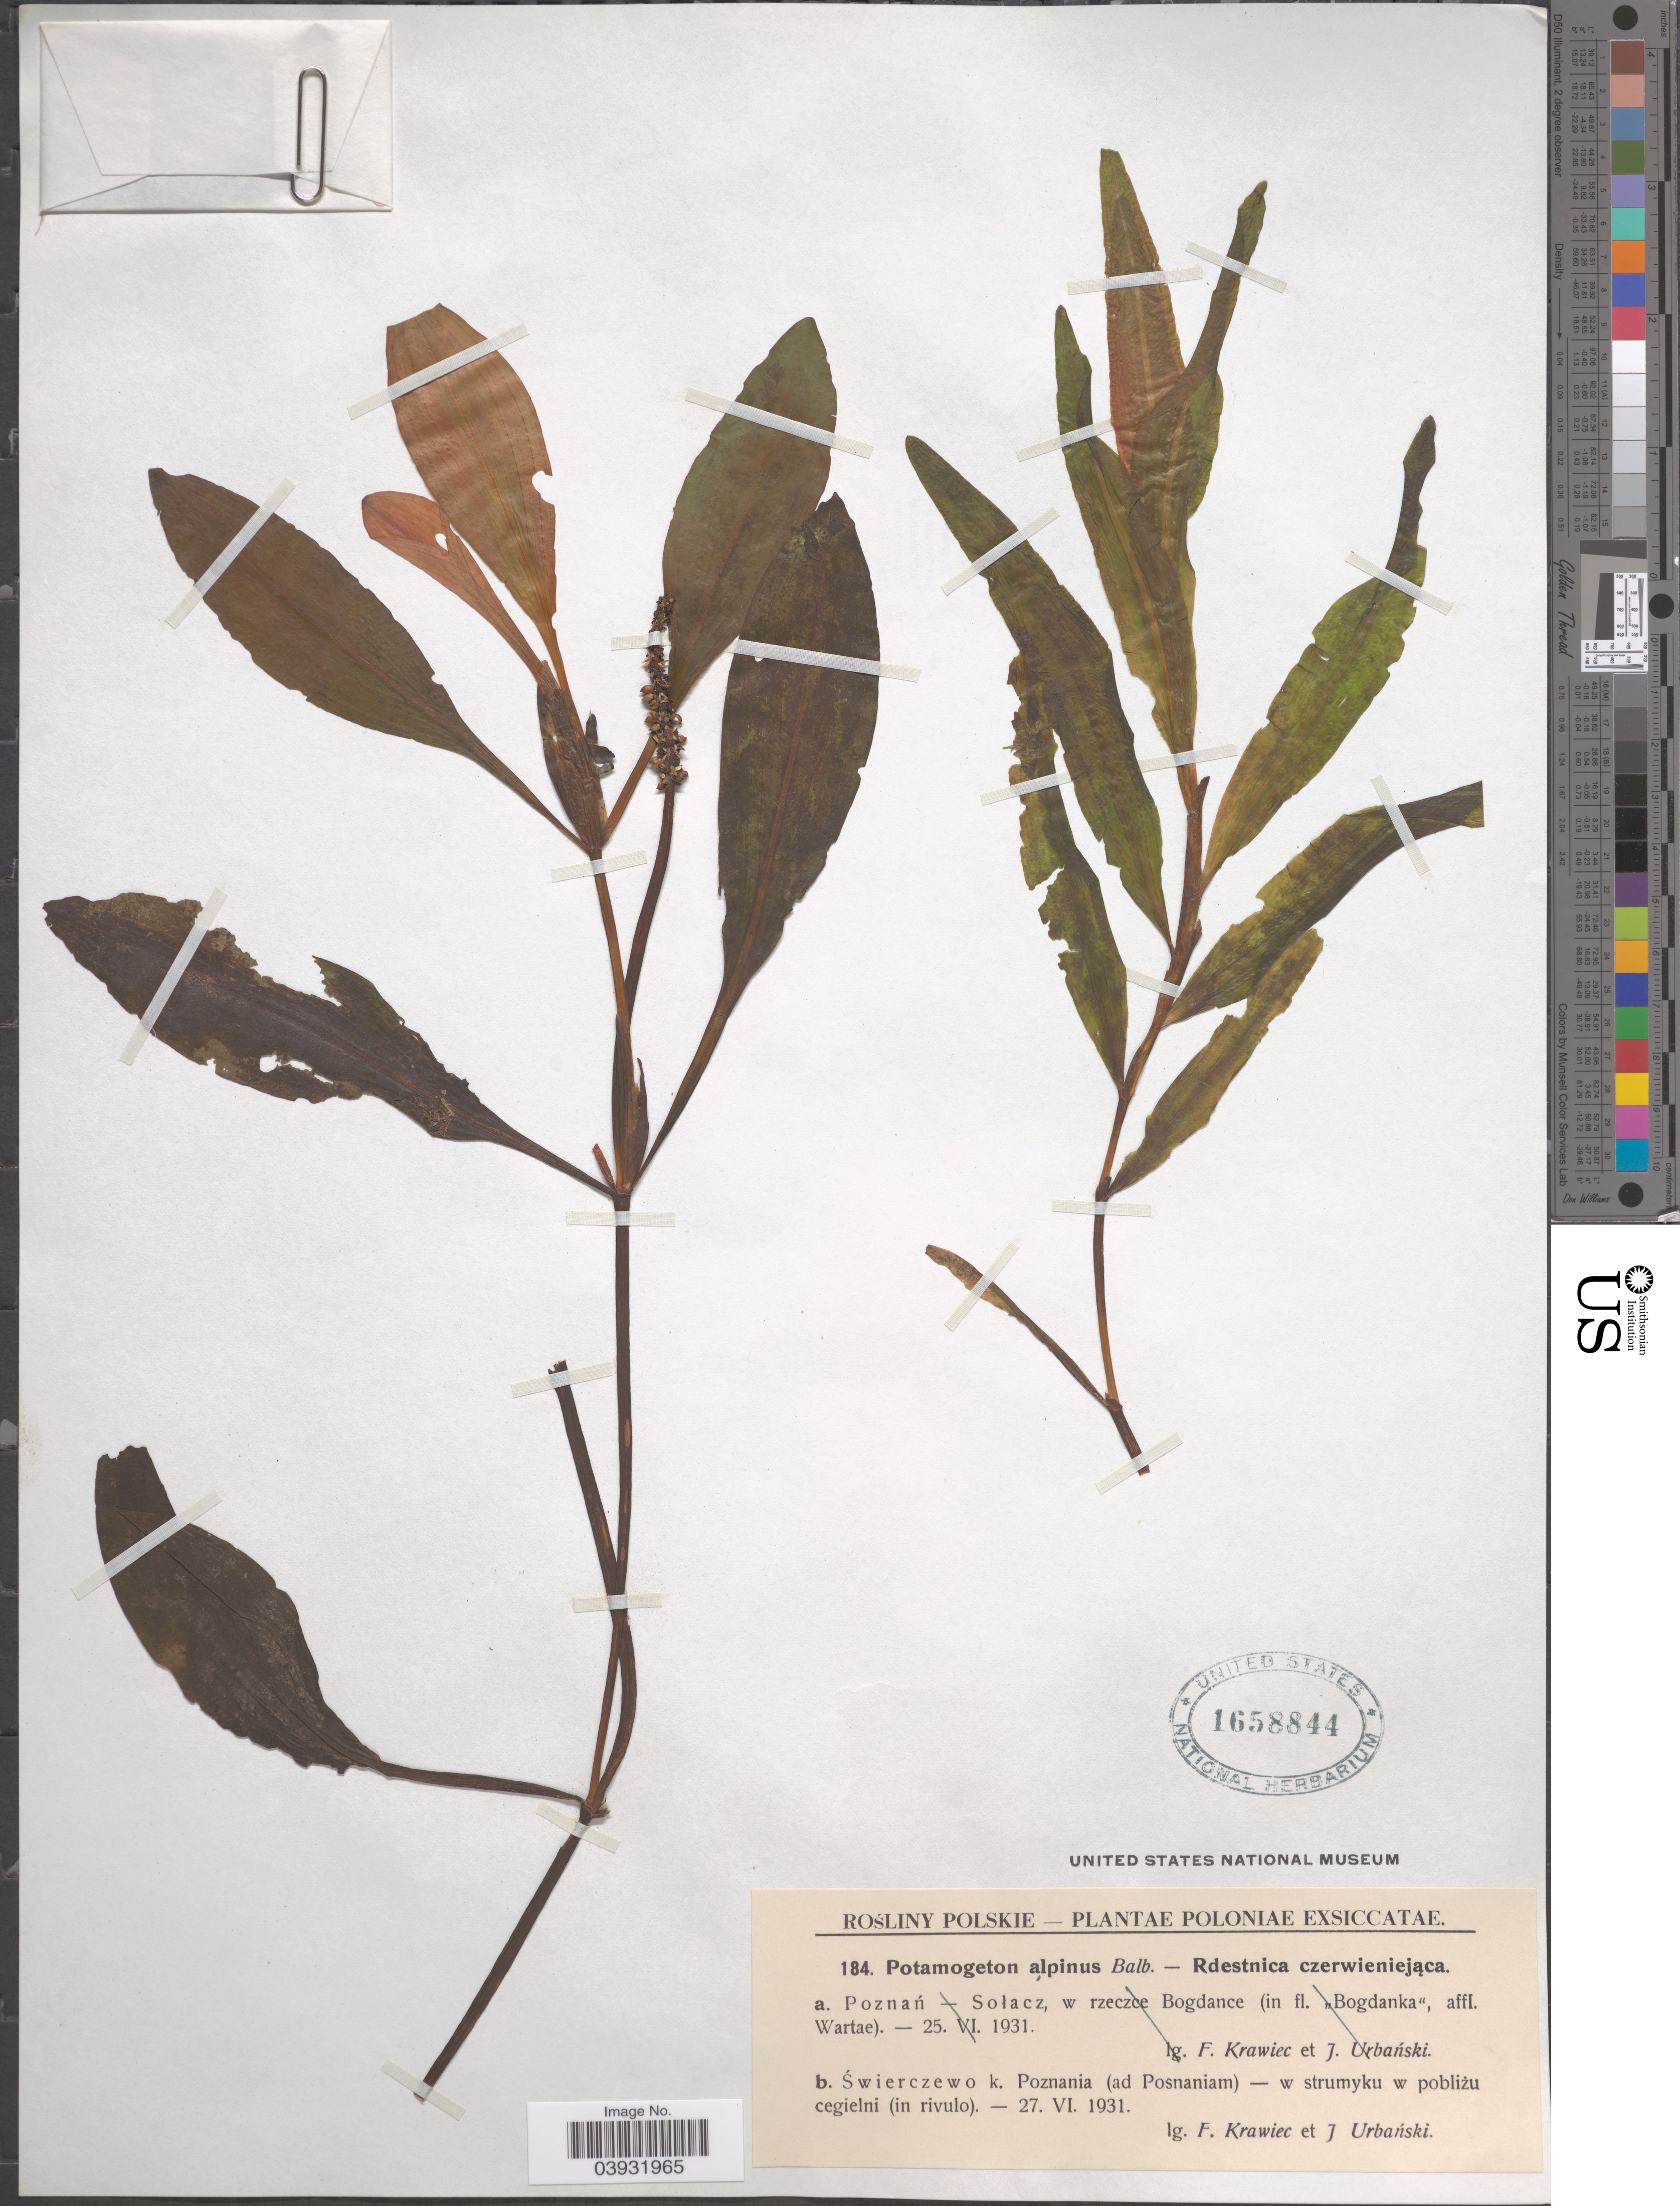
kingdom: Plantae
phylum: Tracheophyta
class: Liliopsida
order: Alismatales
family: Potamogetonaceae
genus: Potamogeton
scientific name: Potamogeton alpinus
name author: Balb.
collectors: F. Krawiec & J. Urbanski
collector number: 184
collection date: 1931-06-27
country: Poland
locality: Poloniae. Świerczewo k. Poznania (ad Posnaniam)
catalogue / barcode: US 1658844